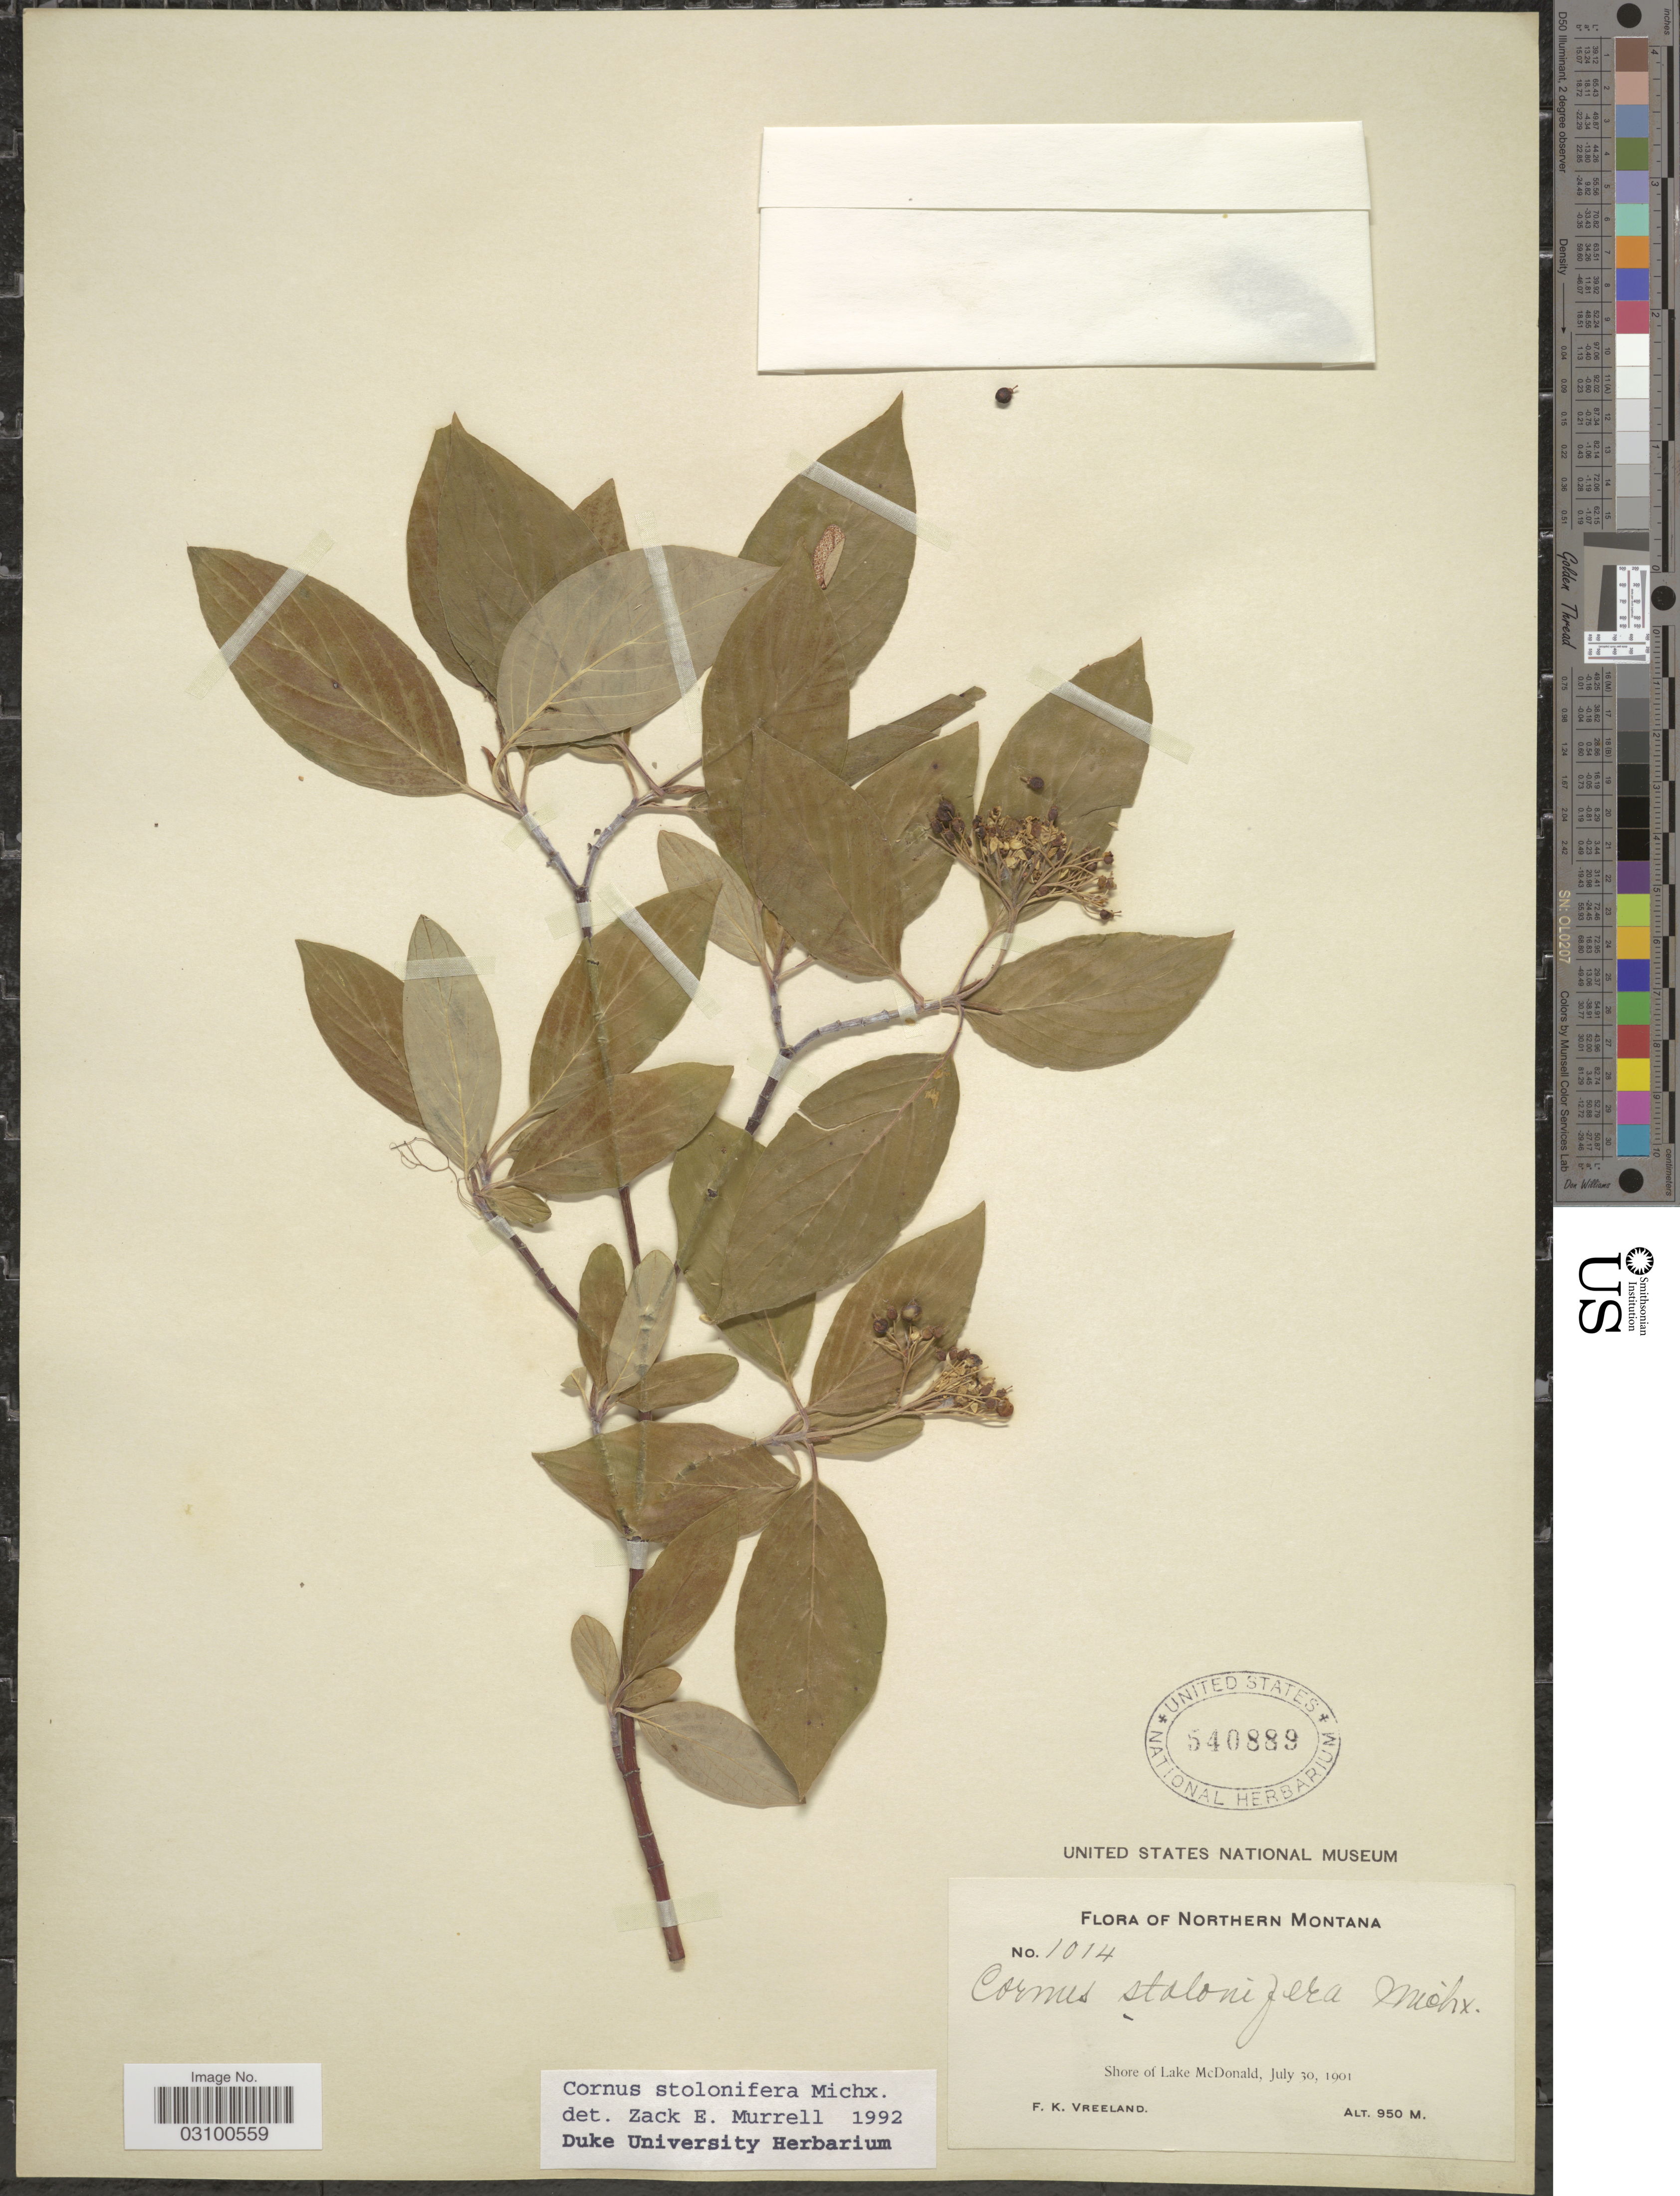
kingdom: Plantae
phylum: Tracheophyta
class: Magnoliopsida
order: Cornales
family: Cornaceae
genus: Cornus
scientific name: Cornus sericea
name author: L.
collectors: F. Vreeland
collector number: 1014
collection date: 1901-07-30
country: United States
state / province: Montana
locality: Northern Montana. Shore of Lake McDonald.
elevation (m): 950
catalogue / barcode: US 540889